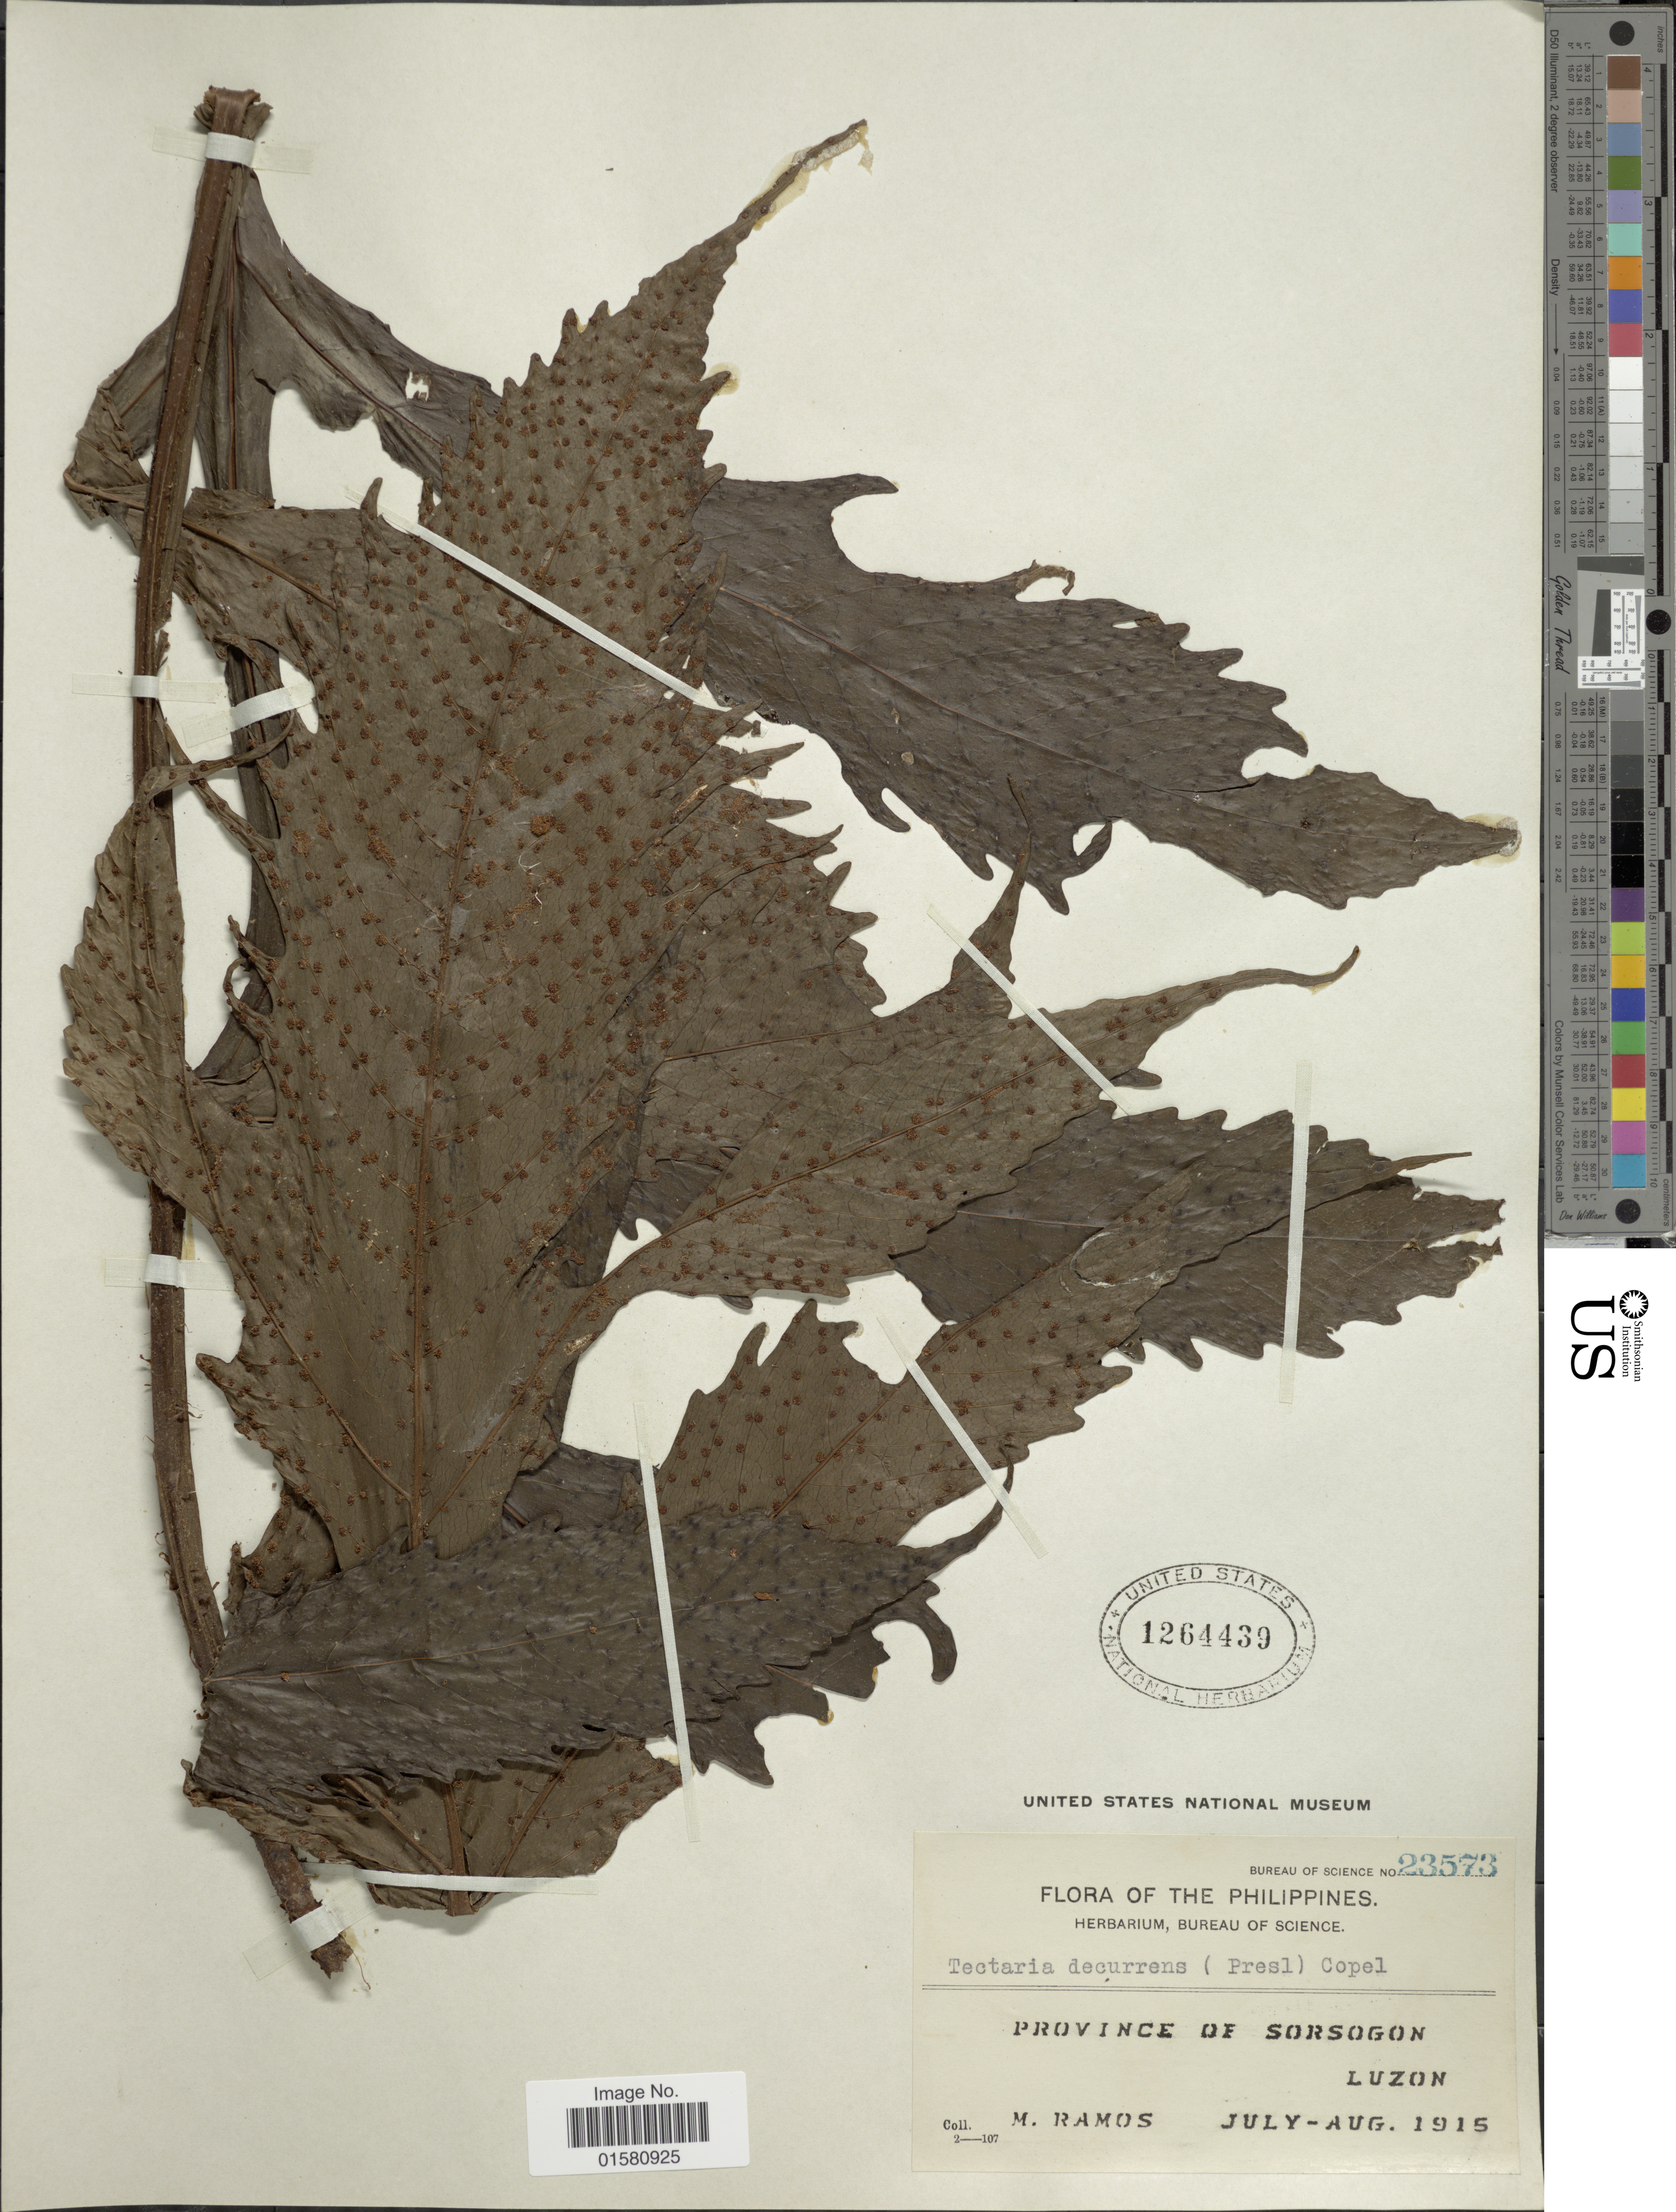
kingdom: Plantae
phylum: Tracheophyta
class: Polypodiopsida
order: Polypodiales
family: Tectariaceae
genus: Tectaria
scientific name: Tectaria decurrens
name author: (Presel.) Copel. in Elmer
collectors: M. Ramos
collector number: Bureau of Science 23573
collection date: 1915-07/1915-08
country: Philippines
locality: Province of Sorsogon, Luzon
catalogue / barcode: US 1264439